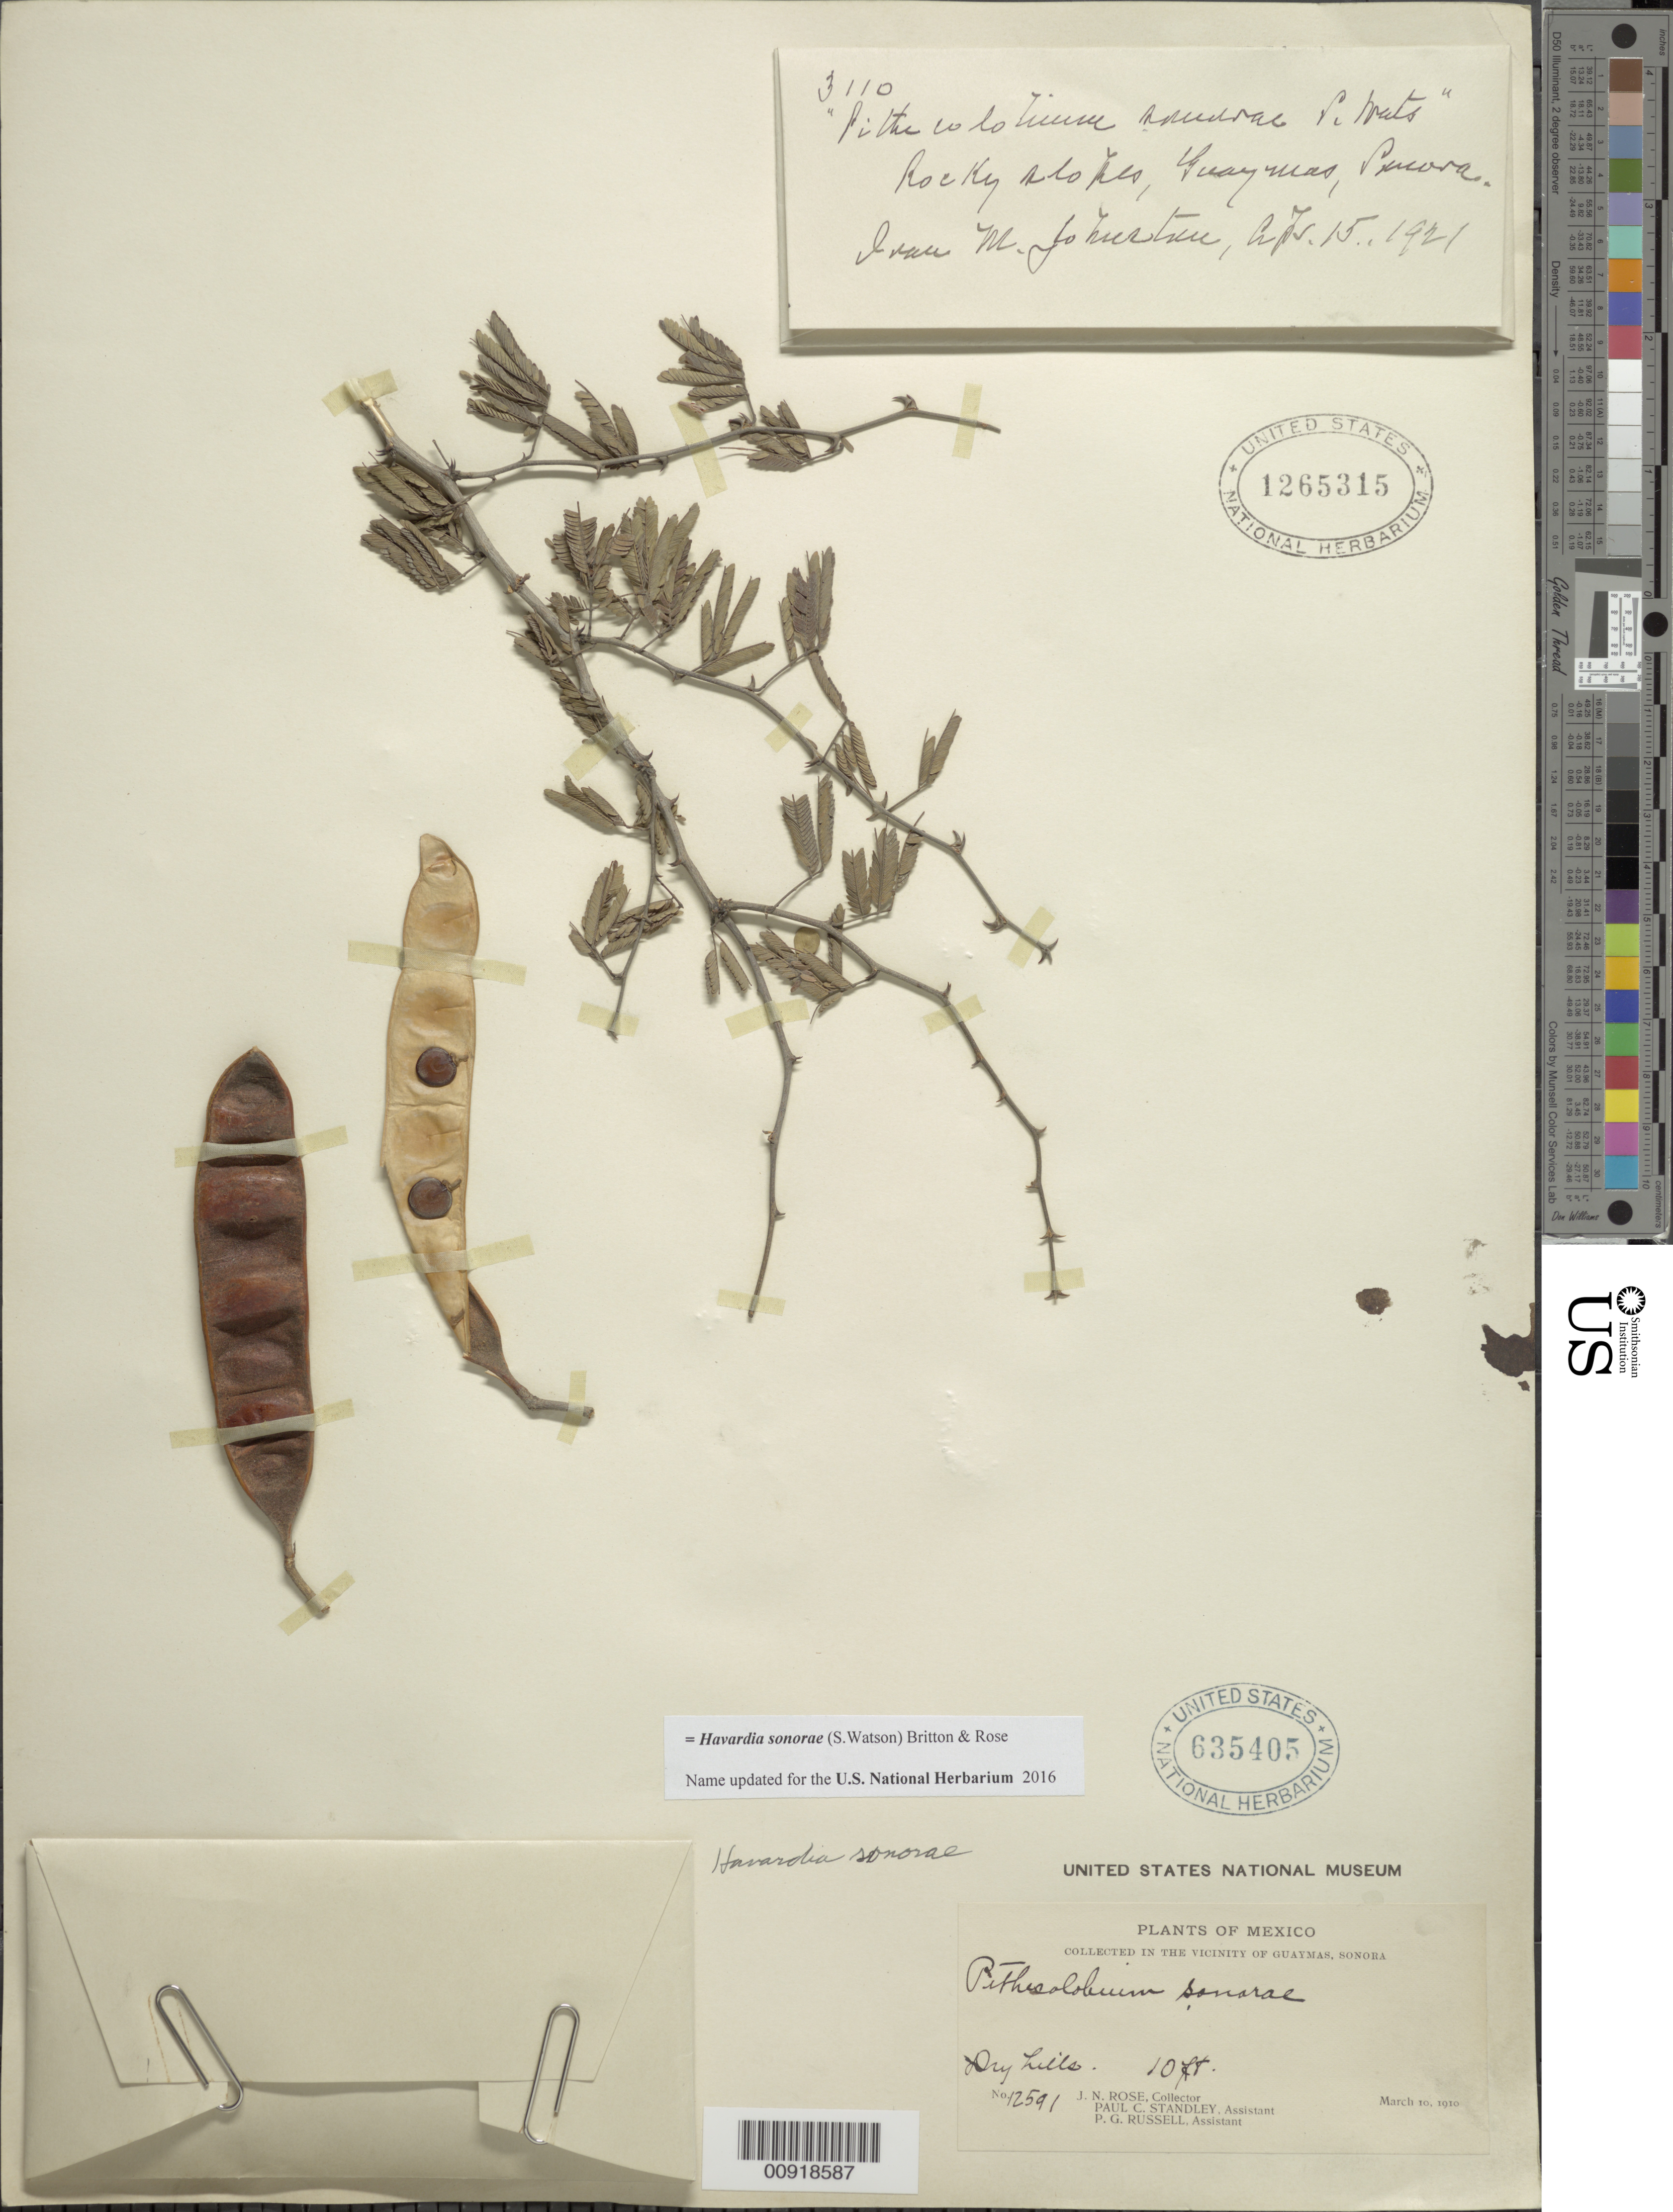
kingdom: Plantae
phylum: Tracheophyta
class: Magnoliopsida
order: Fabales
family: Fabaceae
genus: Havardia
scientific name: Havardia sonorae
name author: (S. Watson) Britton & Rose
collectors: J. N. Rose, P. C. Standley & P. G. Russell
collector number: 12591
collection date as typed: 10 Mar 1910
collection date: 1910-03-10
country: Mexico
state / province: Sonora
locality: In the vicinity of Guaymas, Sonora.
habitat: Dry hills.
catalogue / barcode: US 635405-2